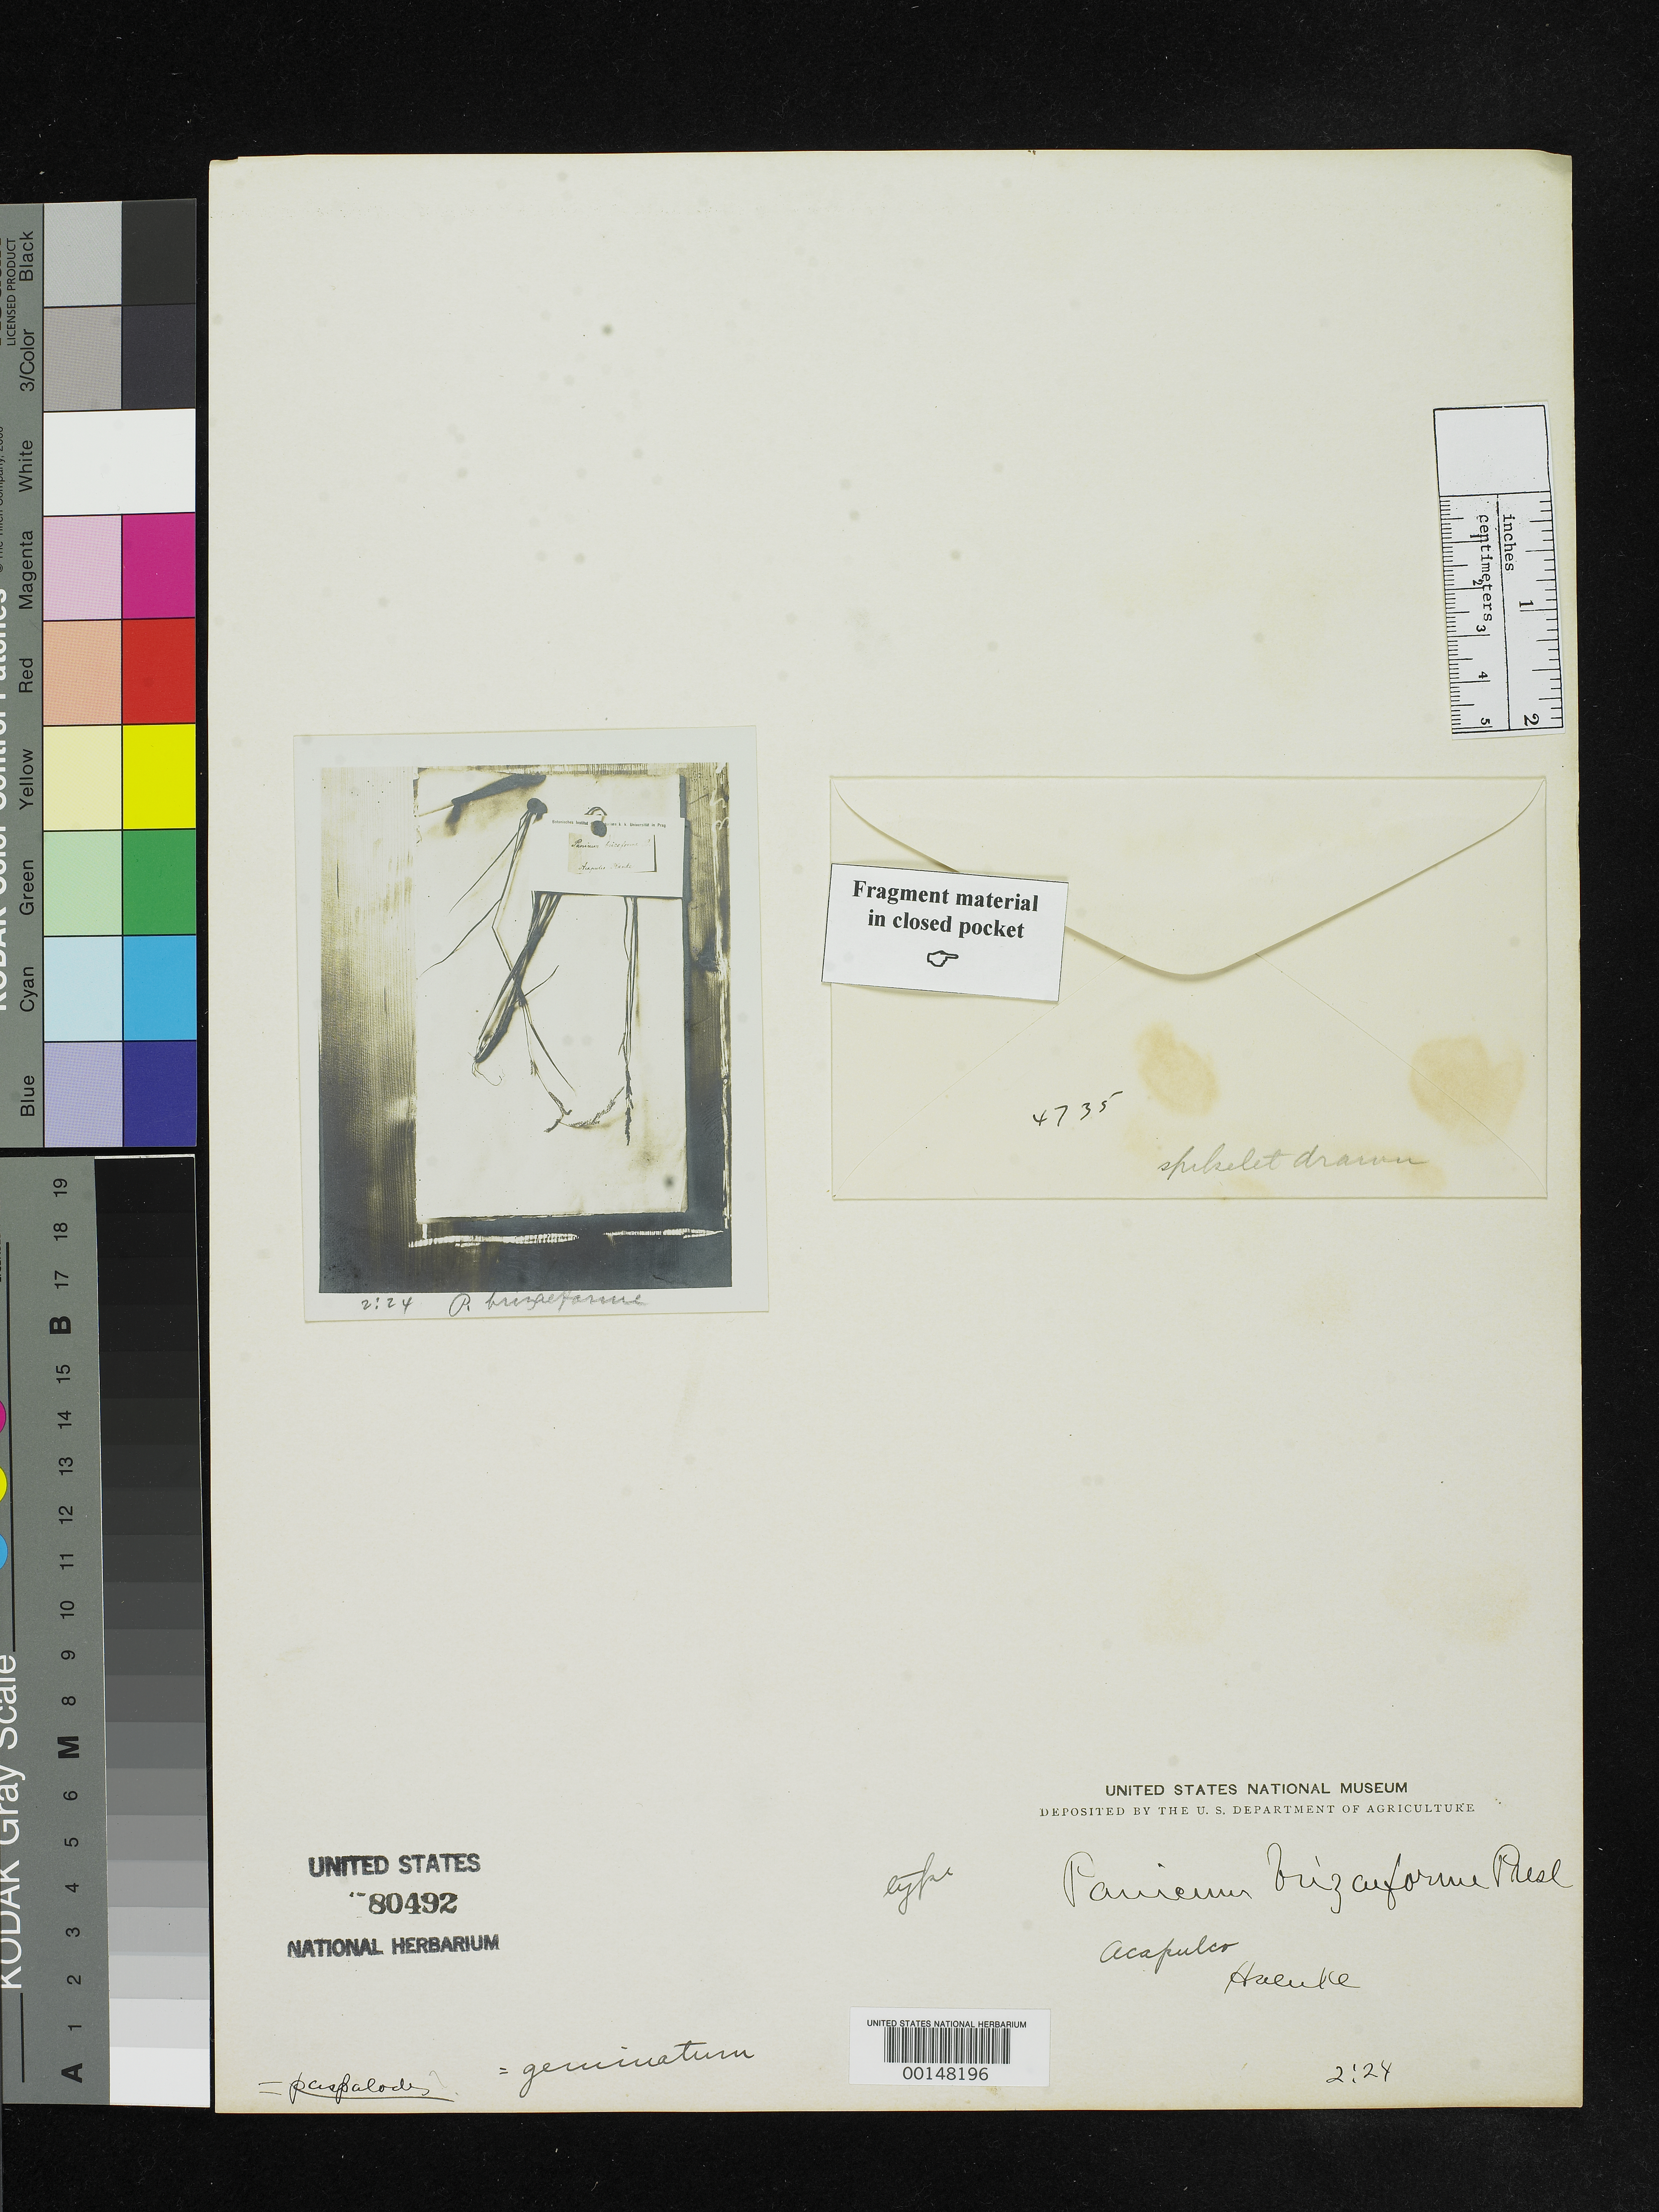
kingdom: Plantae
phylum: Tracheophyta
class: Liliopsida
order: Poales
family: Poaceae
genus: Panicum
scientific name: Panicum brizaeforme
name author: J. Presl in C. Presl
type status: Type Fragment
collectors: T. P. X. Haenke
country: Mexico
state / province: Guerrero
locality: Acapulco.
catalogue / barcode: US 80492